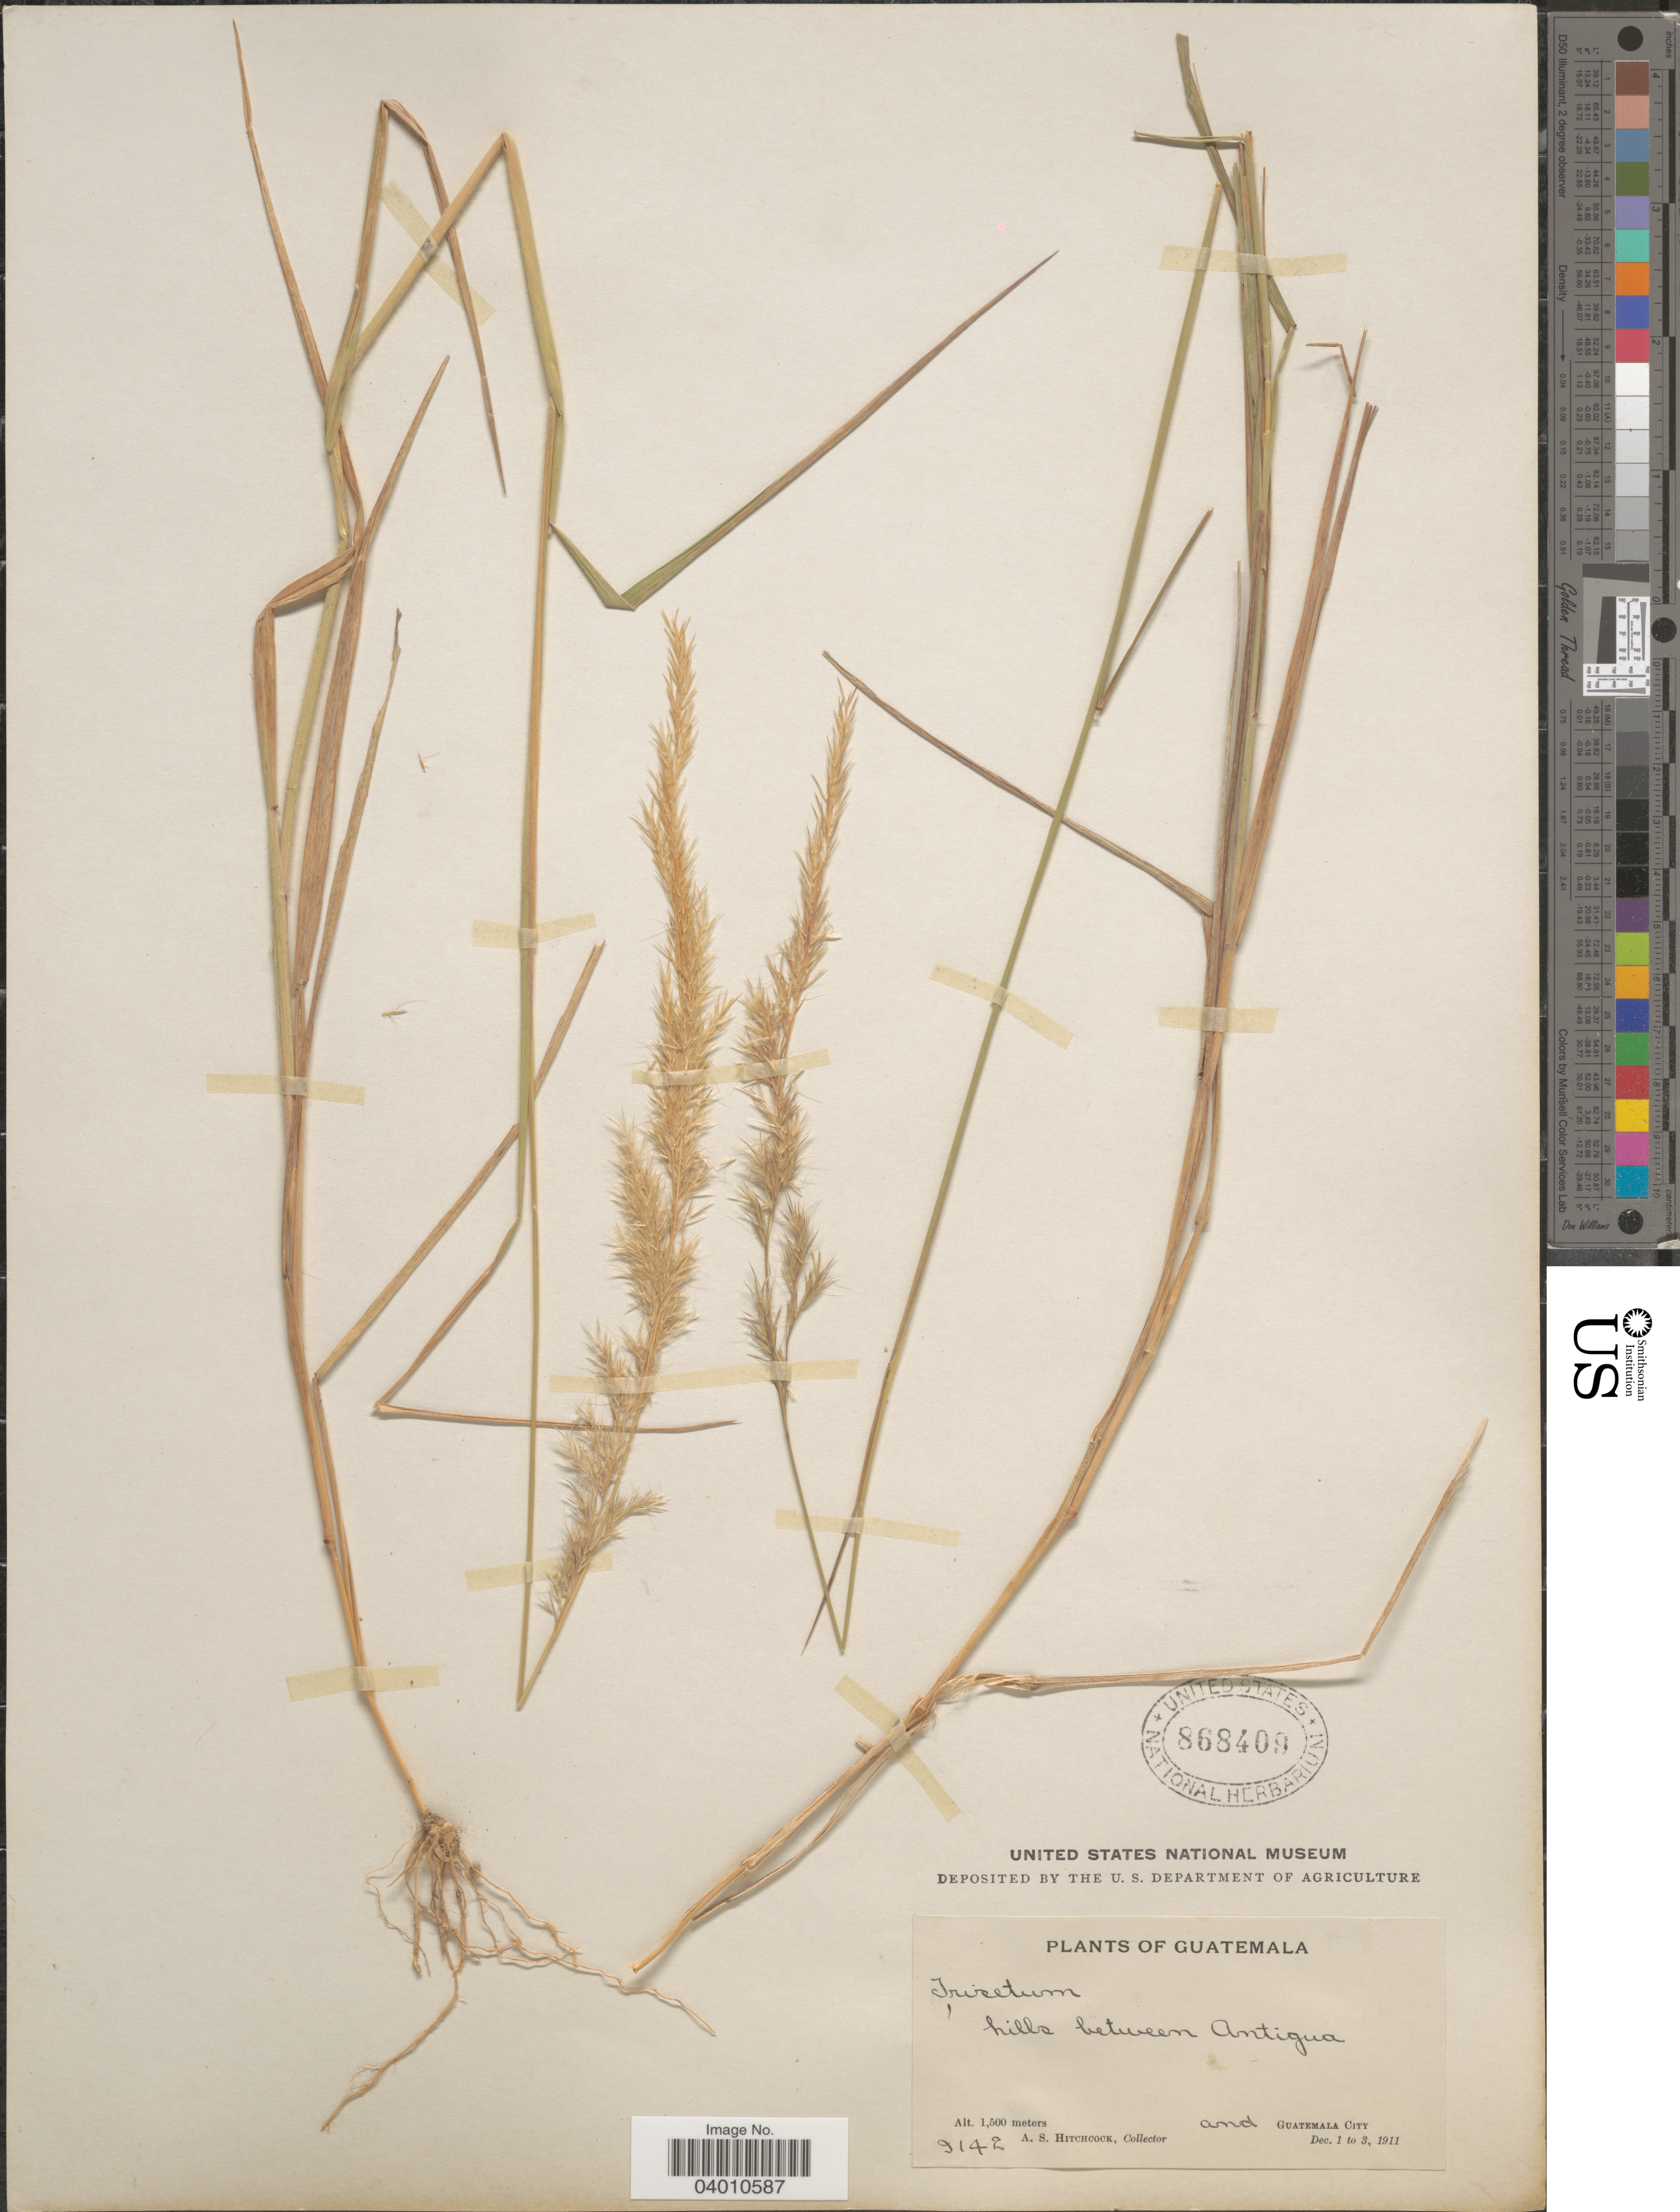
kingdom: Plantae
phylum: Tracheophyta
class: Liliopsida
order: Poales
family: Poaceae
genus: Peyritschia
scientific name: Peyritschia deyeuxioides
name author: (Kunth) Finot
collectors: A. S. Hitchcock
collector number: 9142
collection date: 1911-12-01/1911-12-03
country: Guatemala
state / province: Guatemala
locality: Hills between Antigua and Guatemala City.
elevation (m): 1500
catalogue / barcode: US 868409